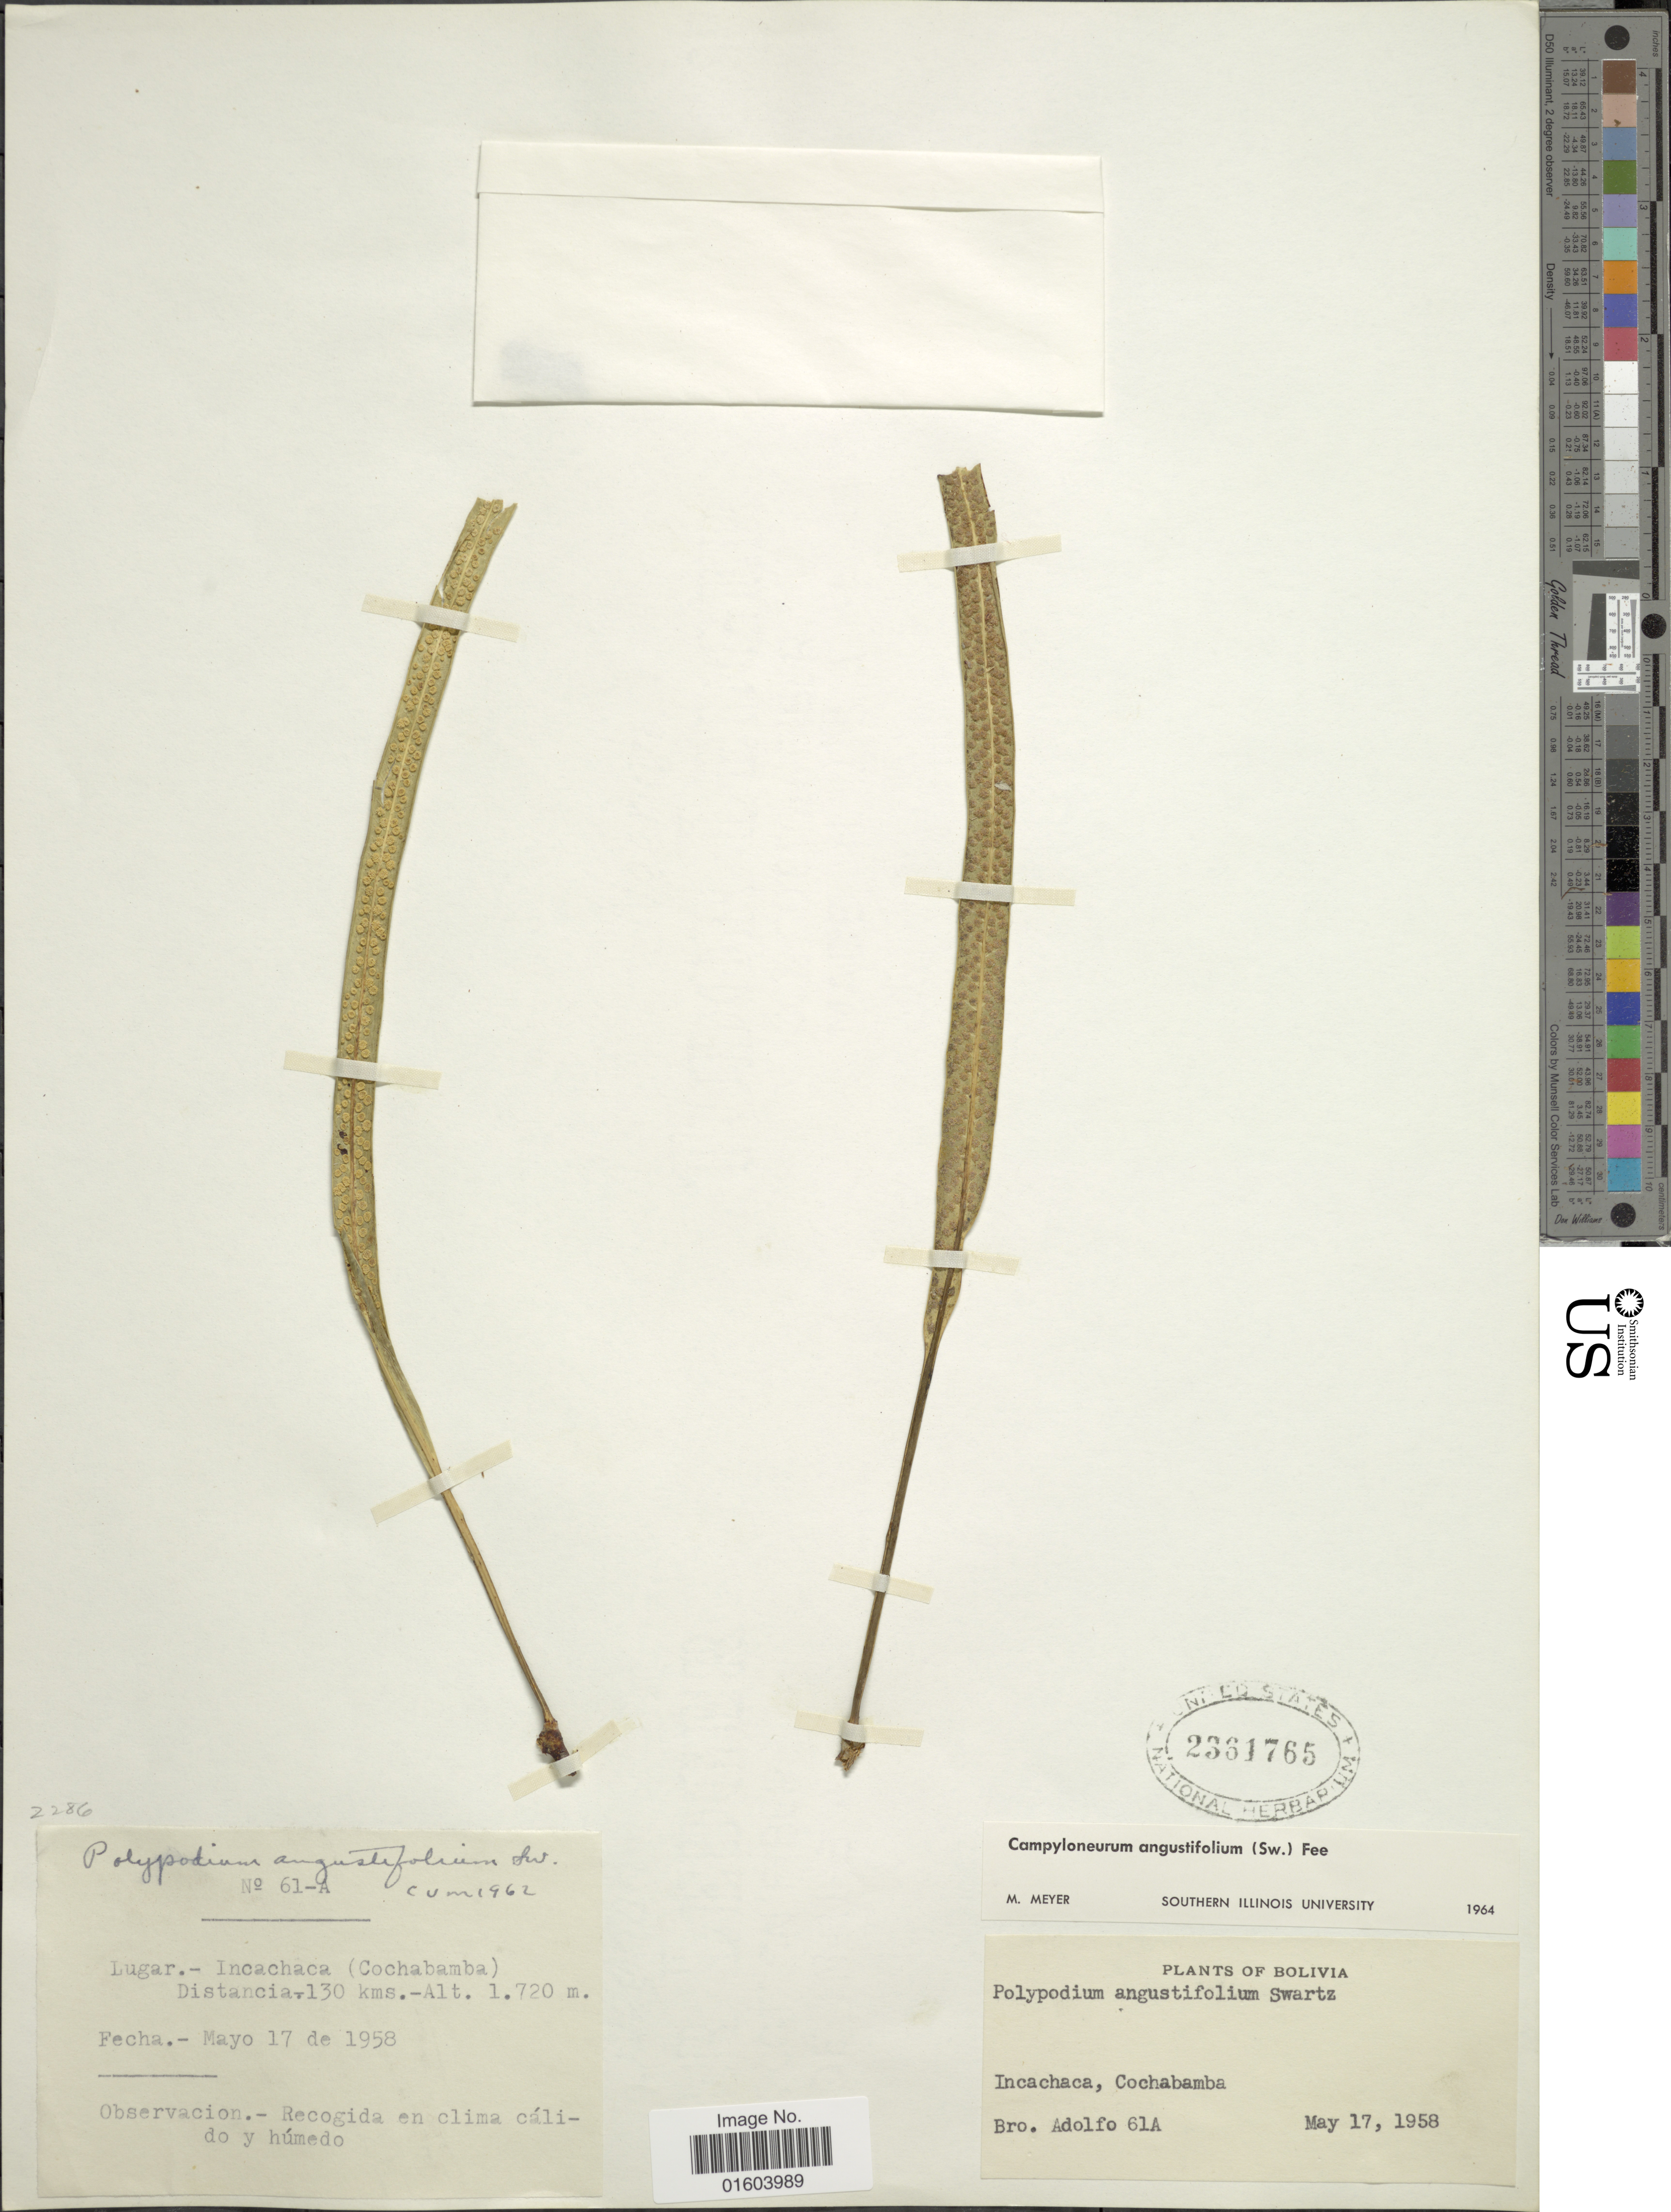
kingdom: Plantae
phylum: Tracheophyta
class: Polypodiopsida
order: Polypodiales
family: Polypodiaceae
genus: Campyloneurum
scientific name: Campyloneurum angustifolium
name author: (Sw.) Fée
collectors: Bro. Adolfo M.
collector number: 61A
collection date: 1958-05-17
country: Bolivia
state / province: Cochabamba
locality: Incachaca, Cochabamba.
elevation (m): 1720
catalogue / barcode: US 2361765